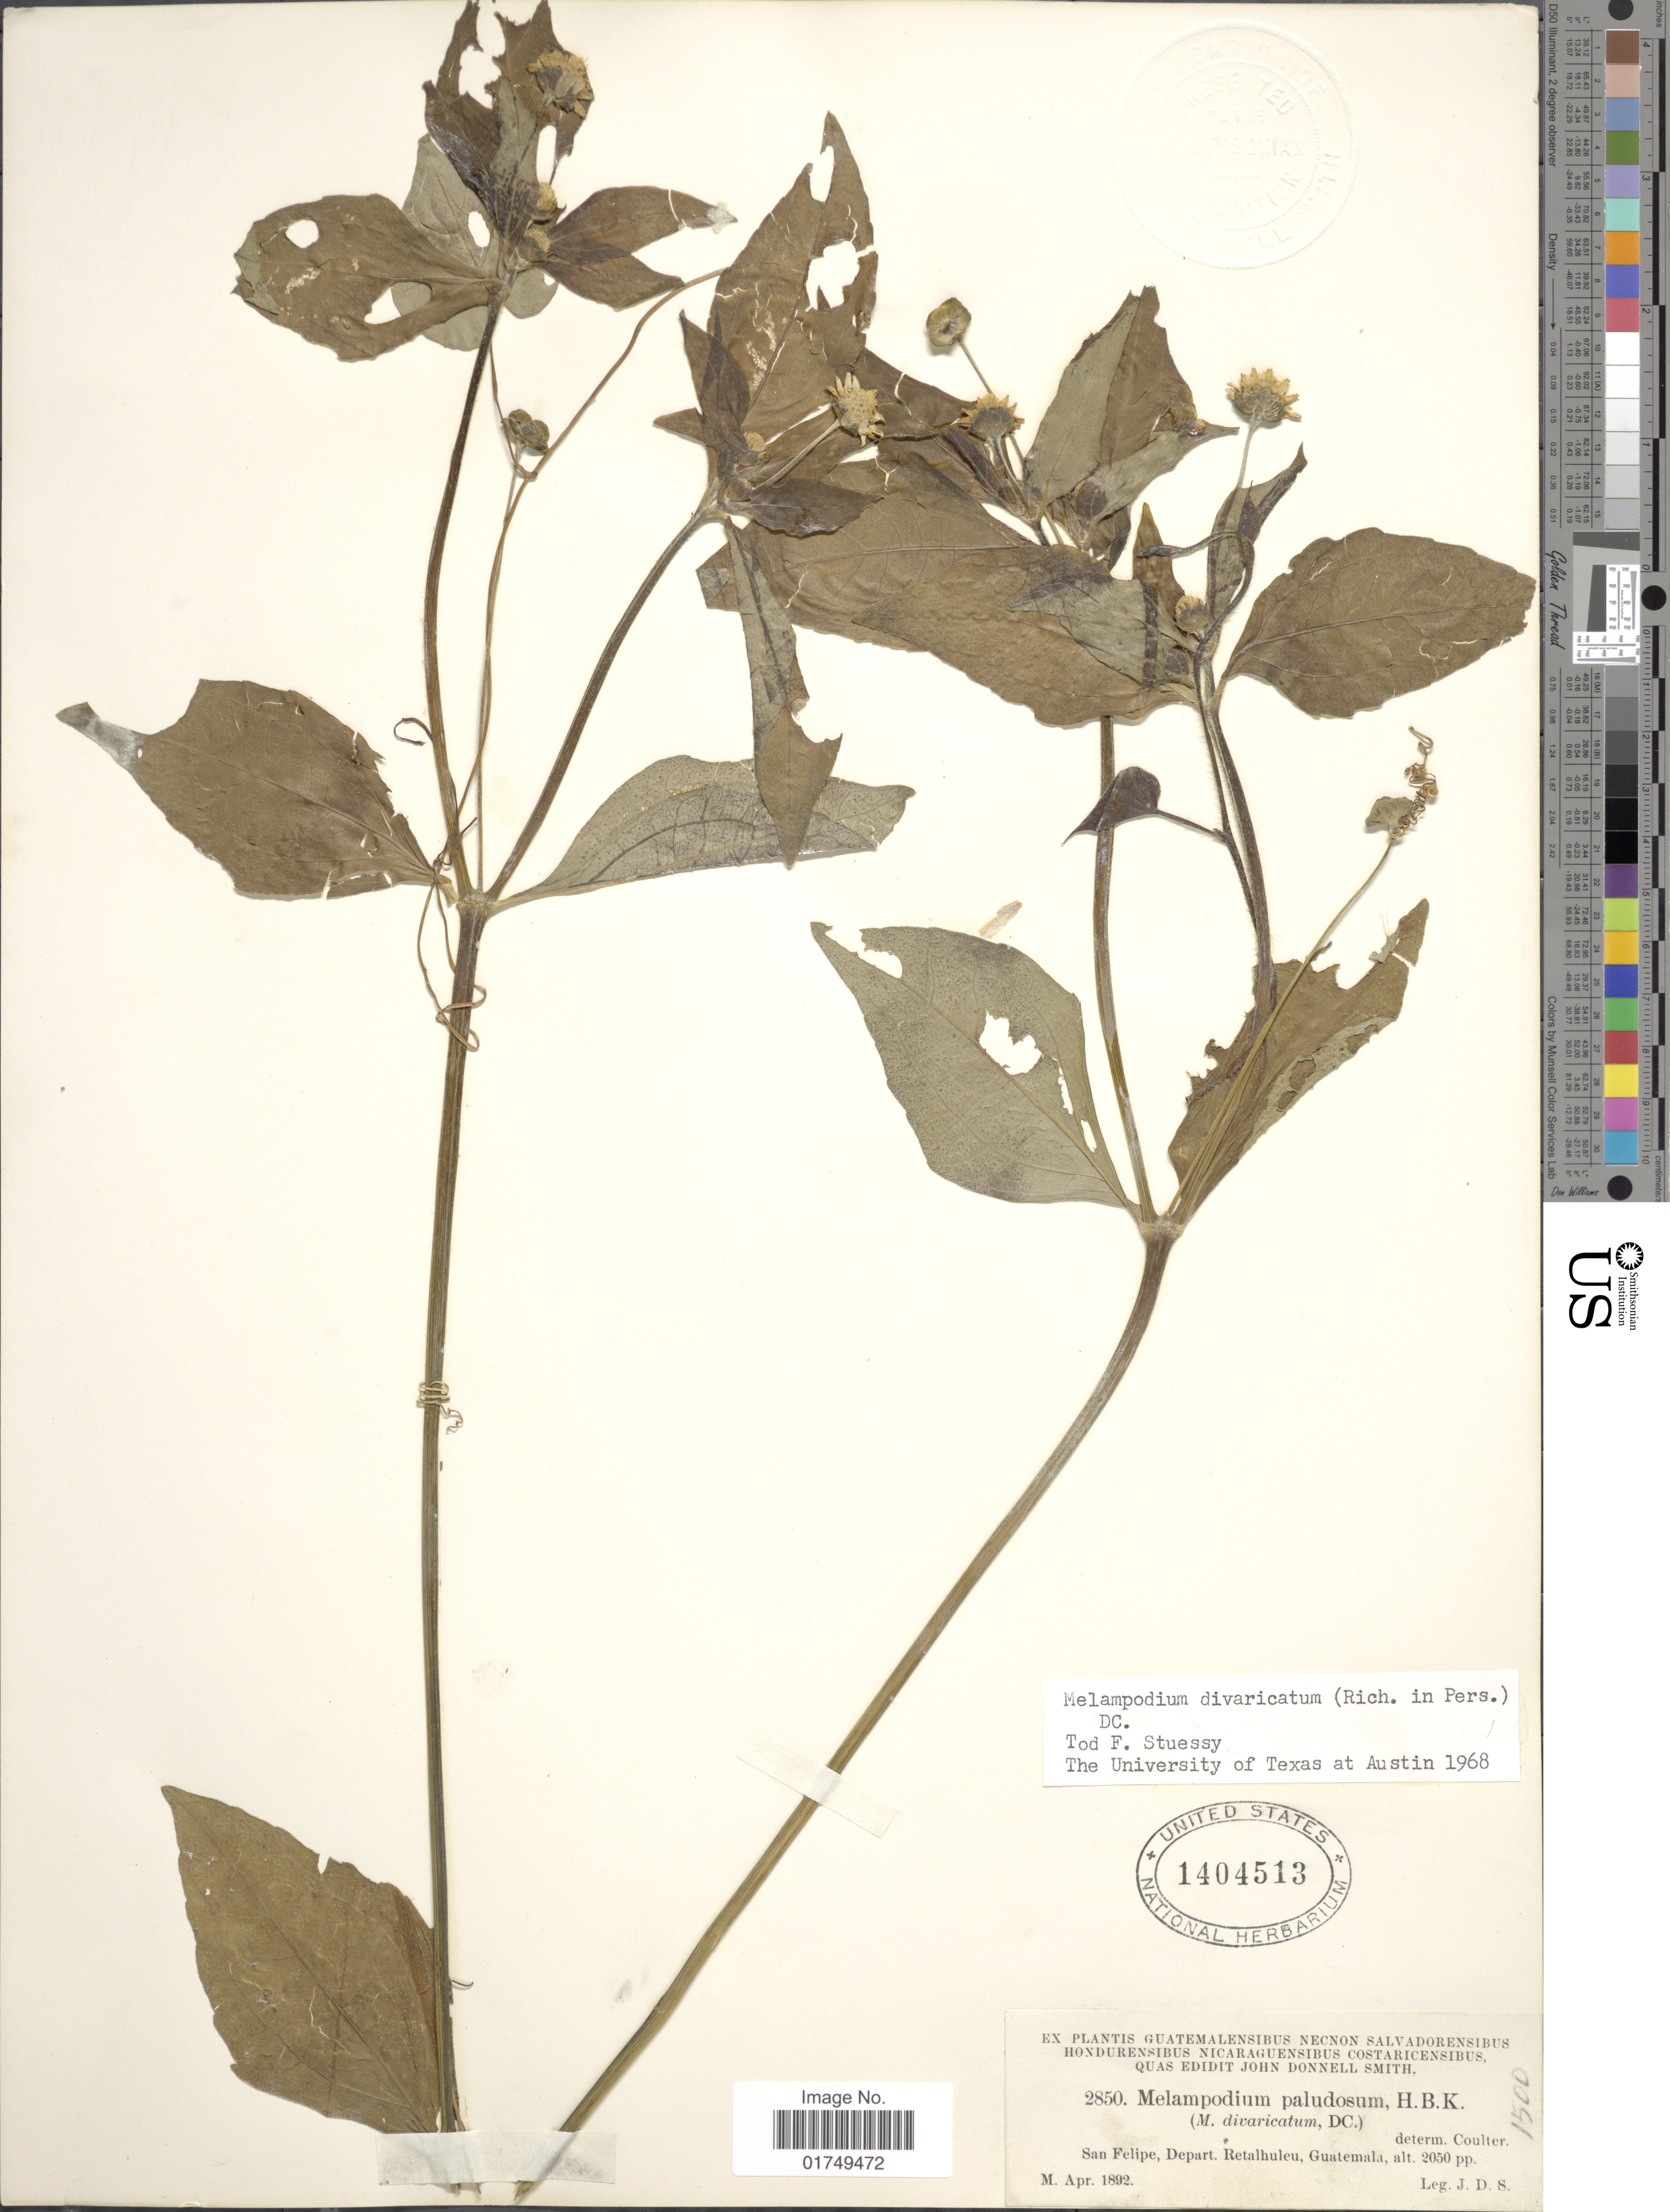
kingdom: Plantae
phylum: Tracheophyta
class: Magnoliopsida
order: Asterales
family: Asteraceae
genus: Melampodium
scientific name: Melampodium divaricatum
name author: (Rich.) DC.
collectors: J. Donnell Smith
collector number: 2850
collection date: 1892-04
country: Guatemala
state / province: Retalhuleu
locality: San Felipe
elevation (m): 625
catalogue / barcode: US 1404513